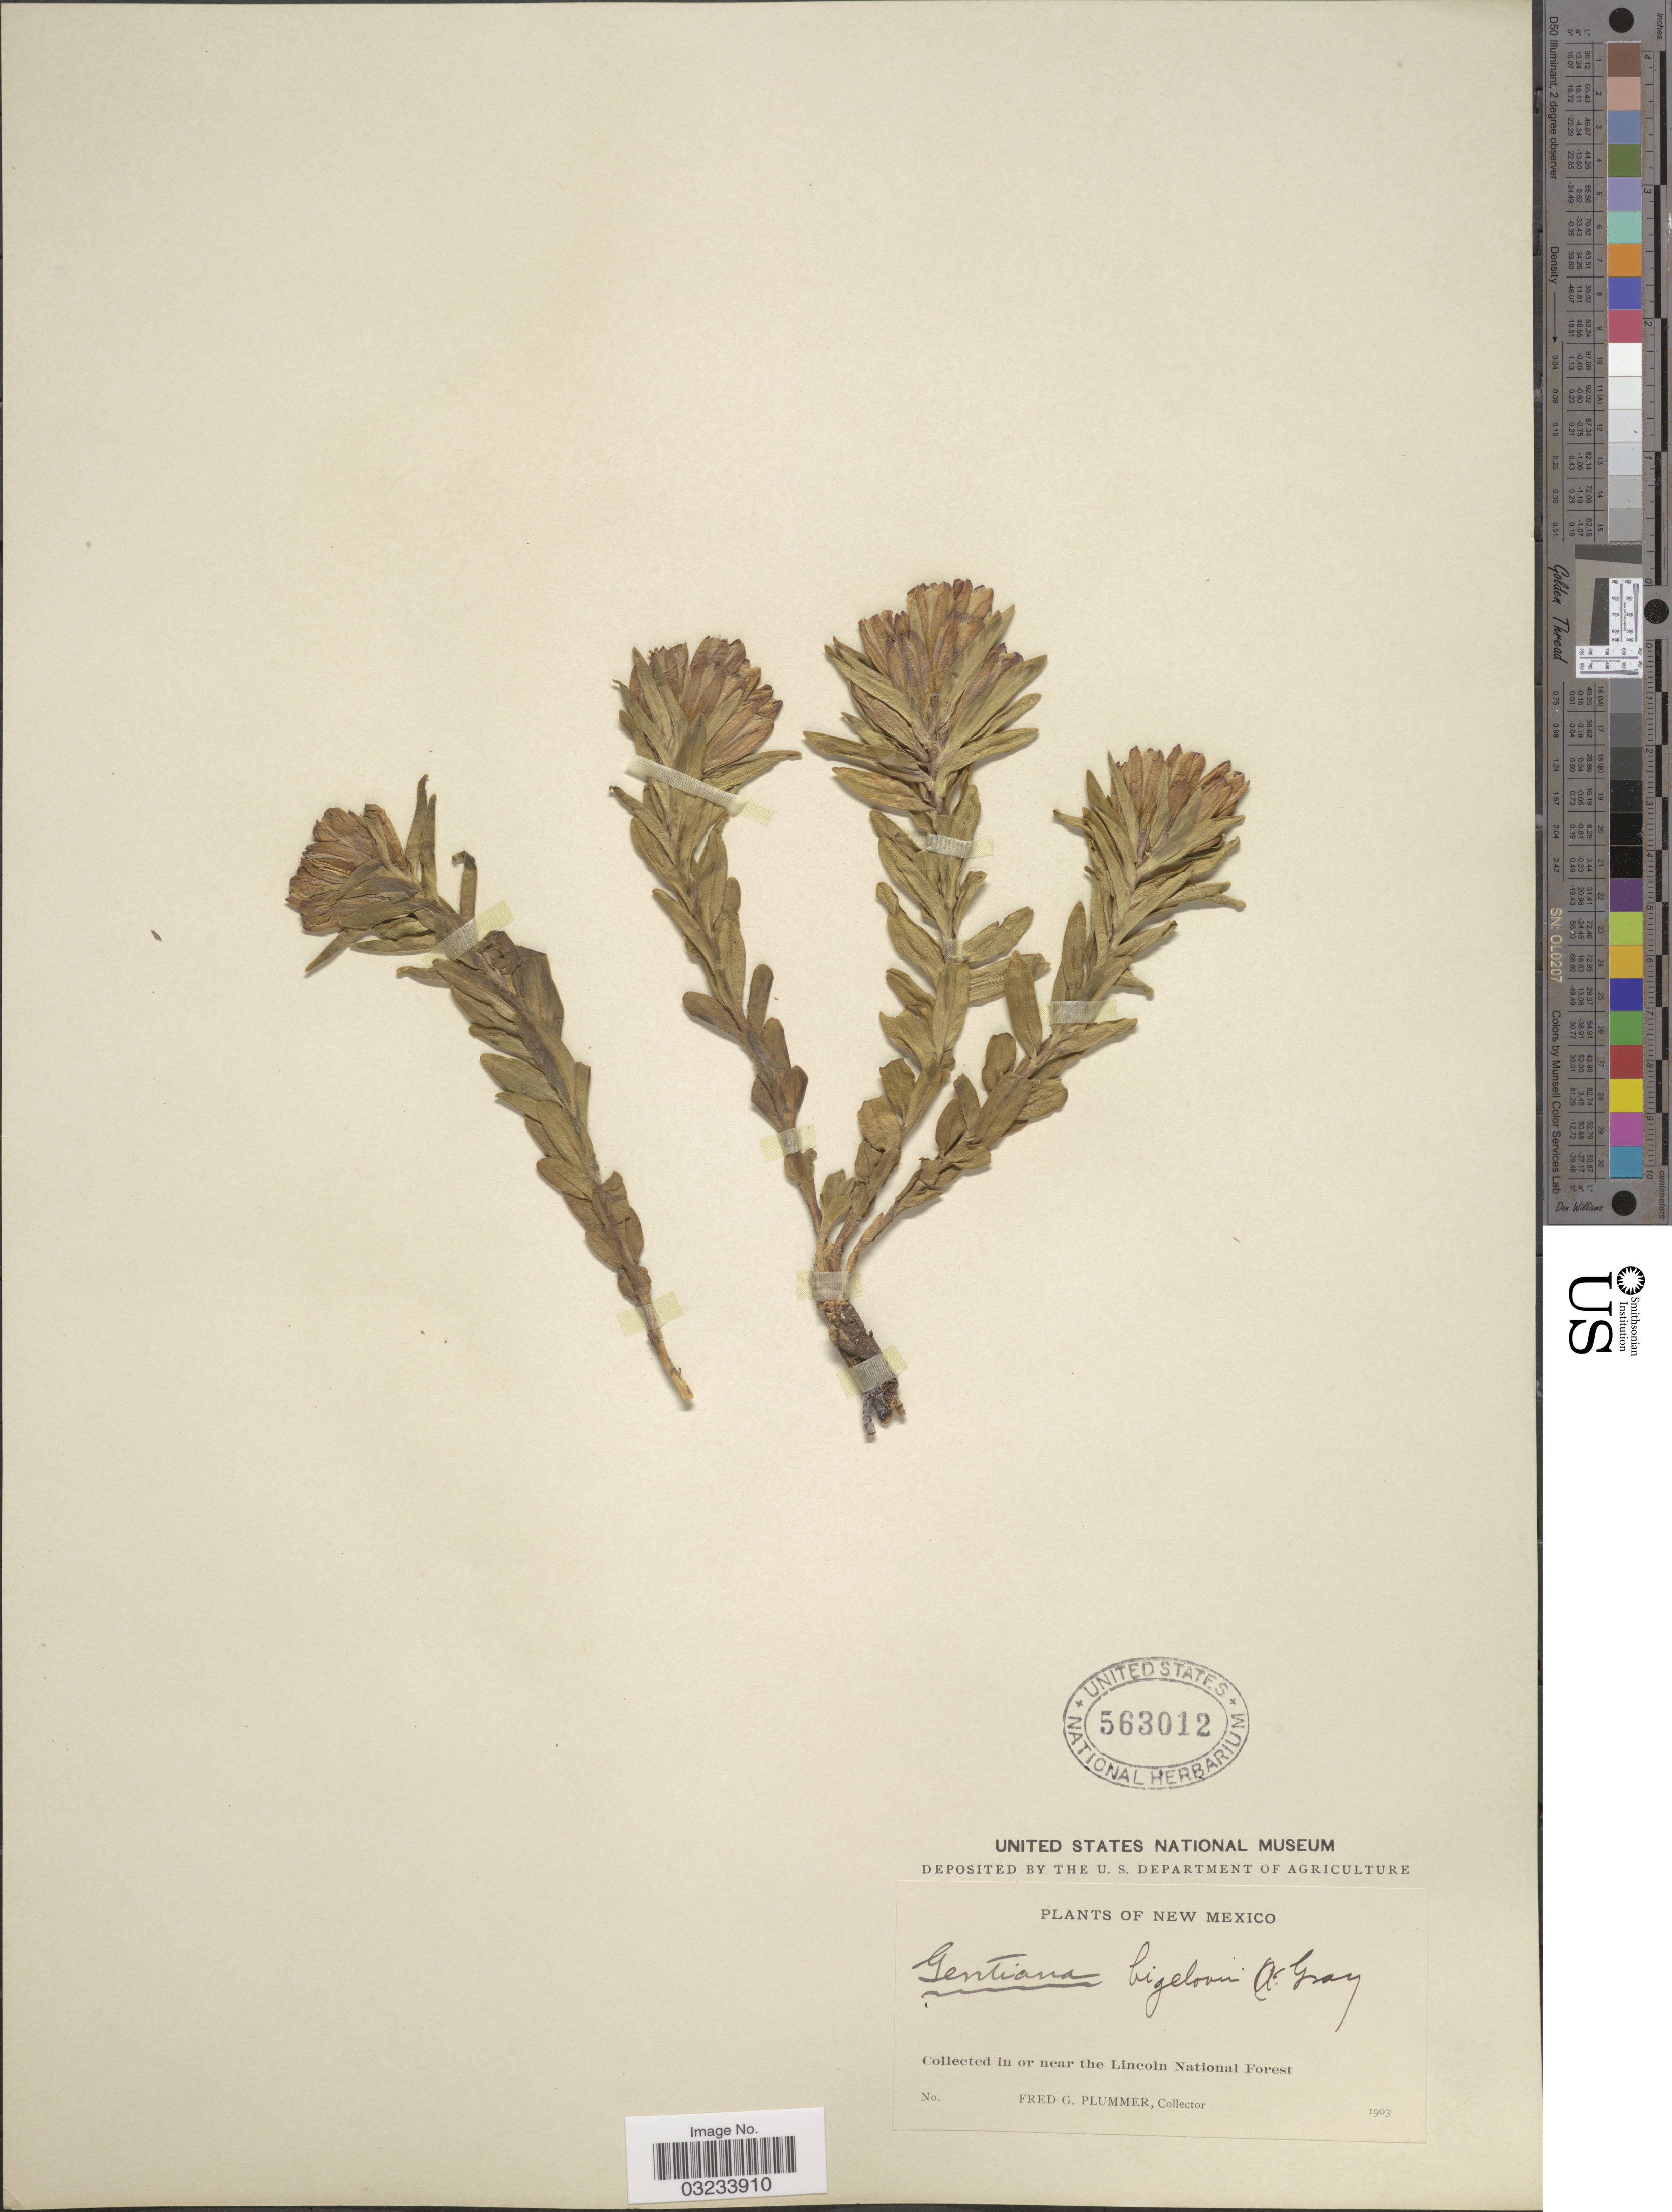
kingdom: Plantae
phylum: Tracheophyta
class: Magnoliopsida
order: Gentianales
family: Gentianaceae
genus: Gentiana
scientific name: Gentiana bigelovii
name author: A. Gray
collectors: F. Plummer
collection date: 1903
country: United States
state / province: New Mexico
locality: In or near the Lincoln National Forest.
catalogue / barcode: US 563012